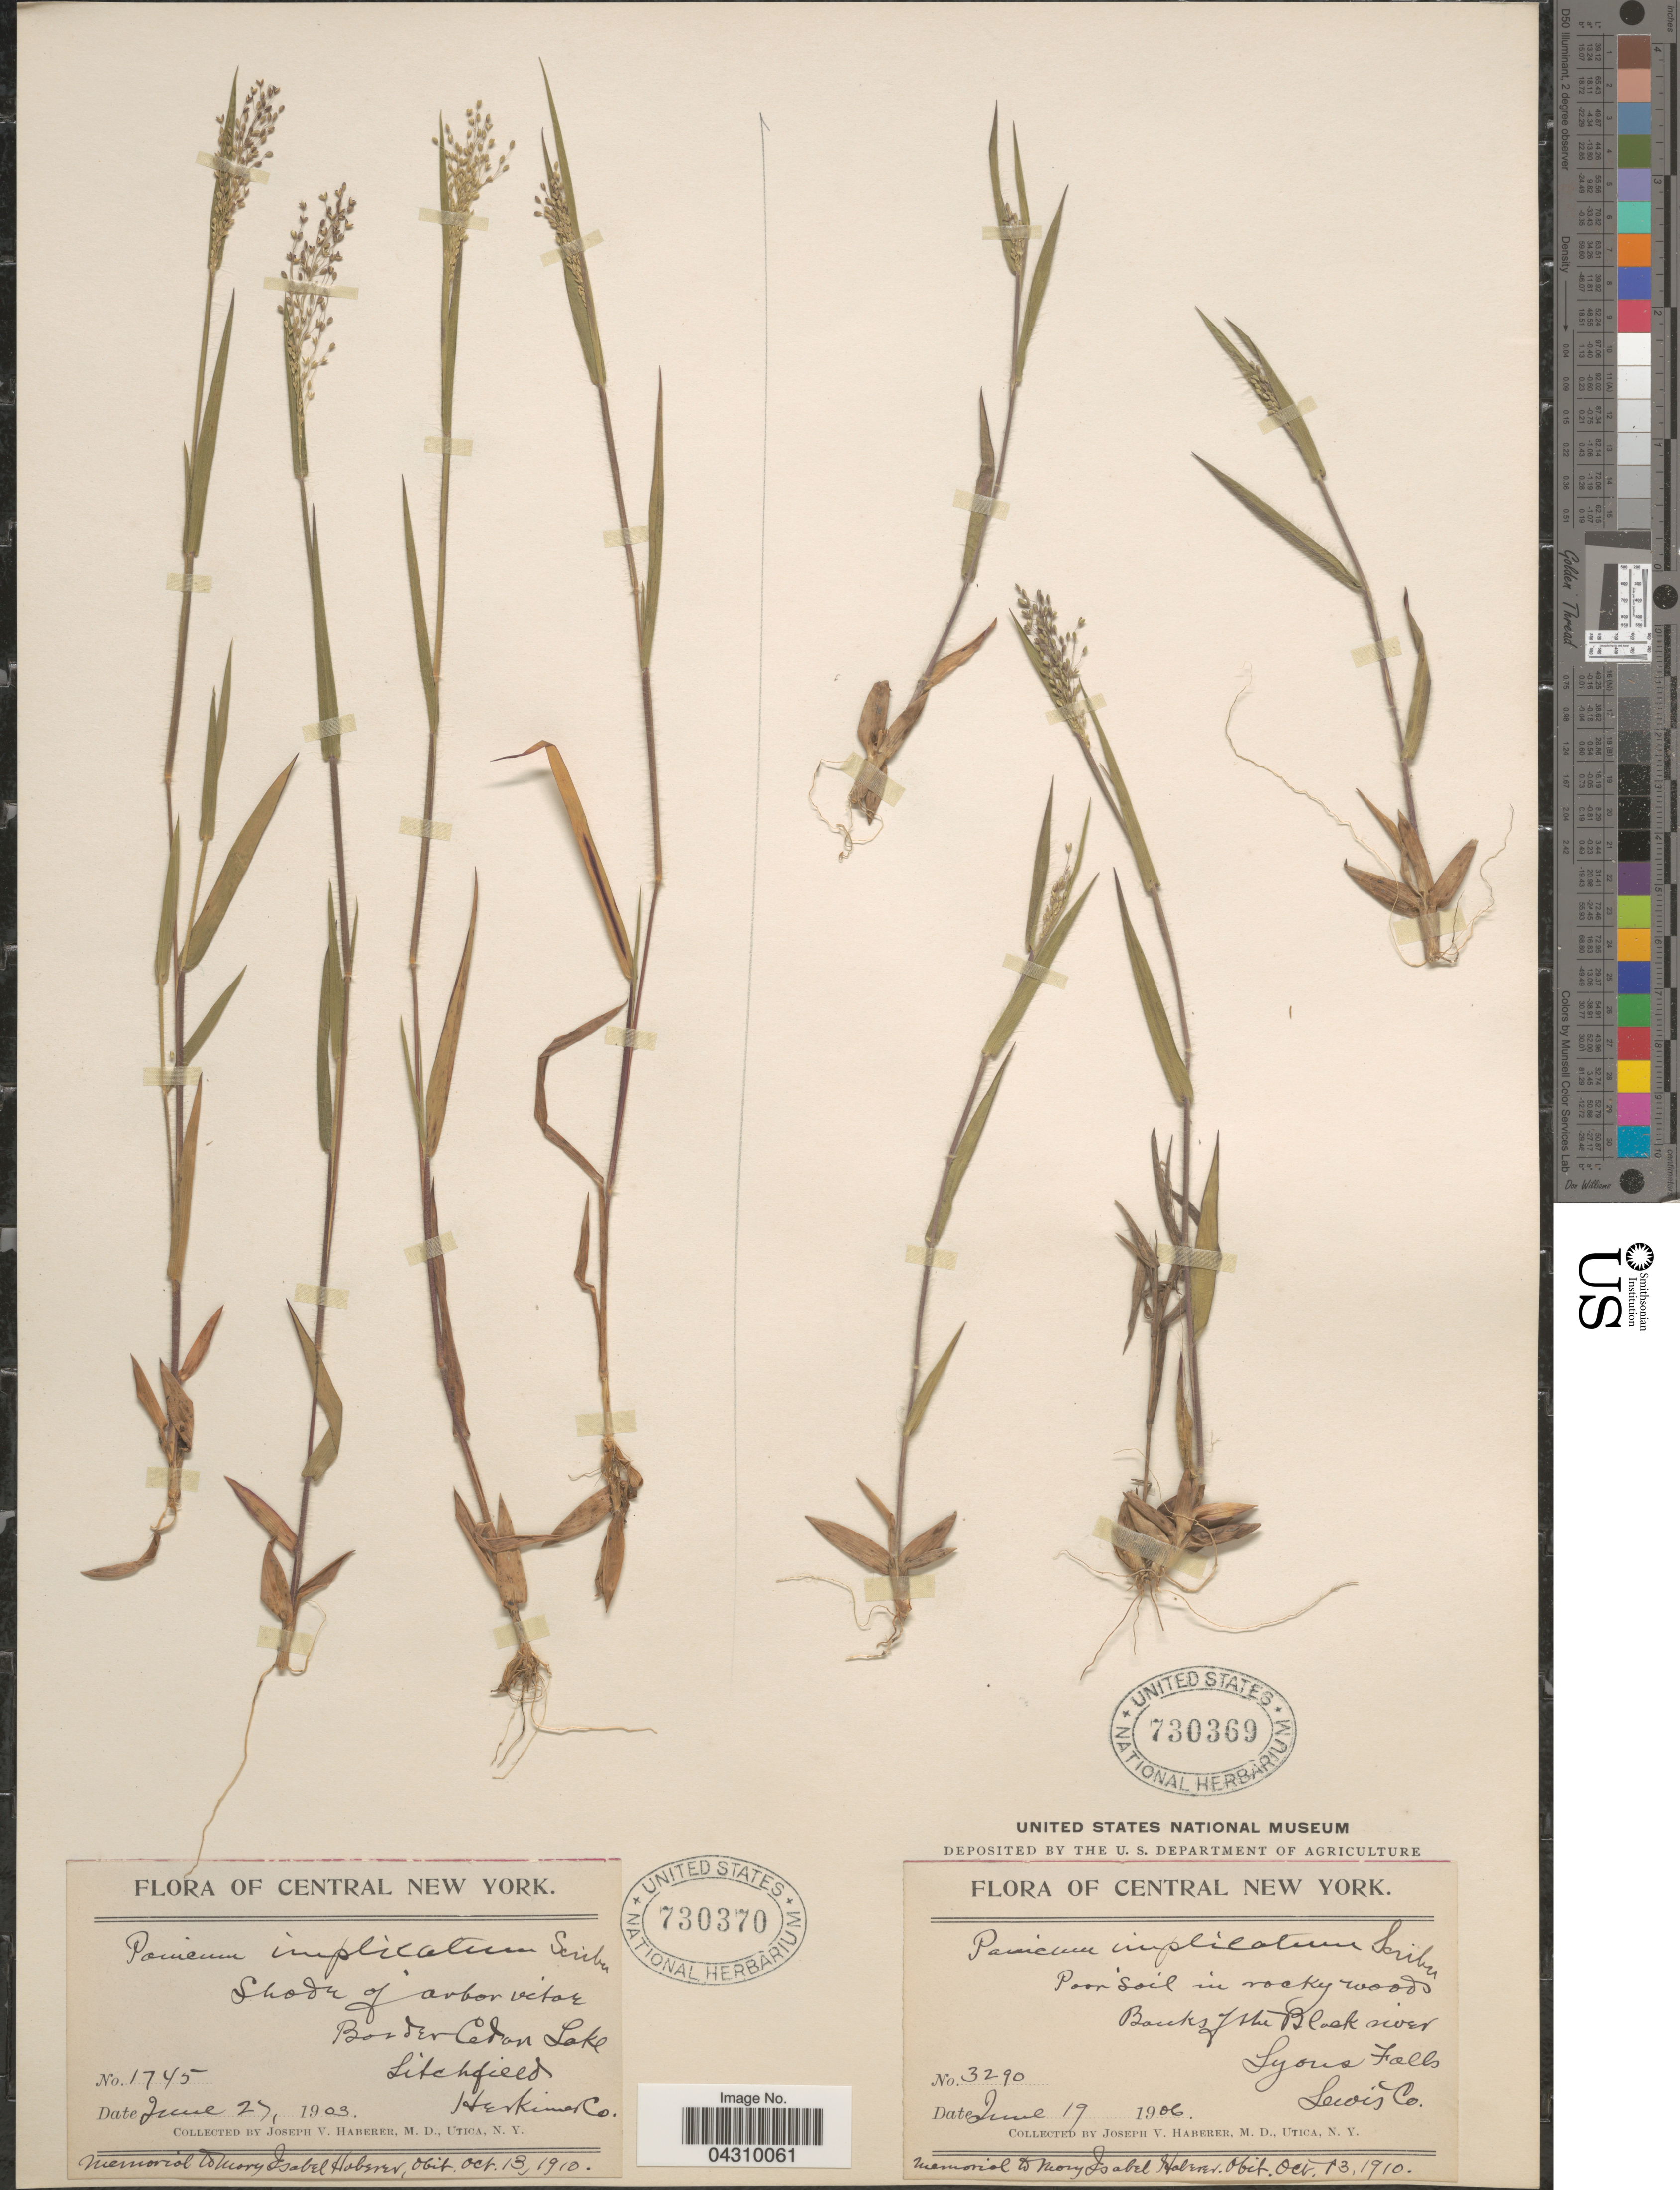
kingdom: Plantae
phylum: Tracheophyta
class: Liliopsida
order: Poales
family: Poaceae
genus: Dichanthelium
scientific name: Dichanthelium acuminatum var. acuminatum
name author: (Sw.) Gould & C.A. Clark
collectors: J. V. Haberer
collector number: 1745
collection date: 1903-06-27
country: United States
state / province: New York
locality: Central New York. Border Cedar Lake. Litchfield. Herkimer Co.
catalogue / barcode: US 730370